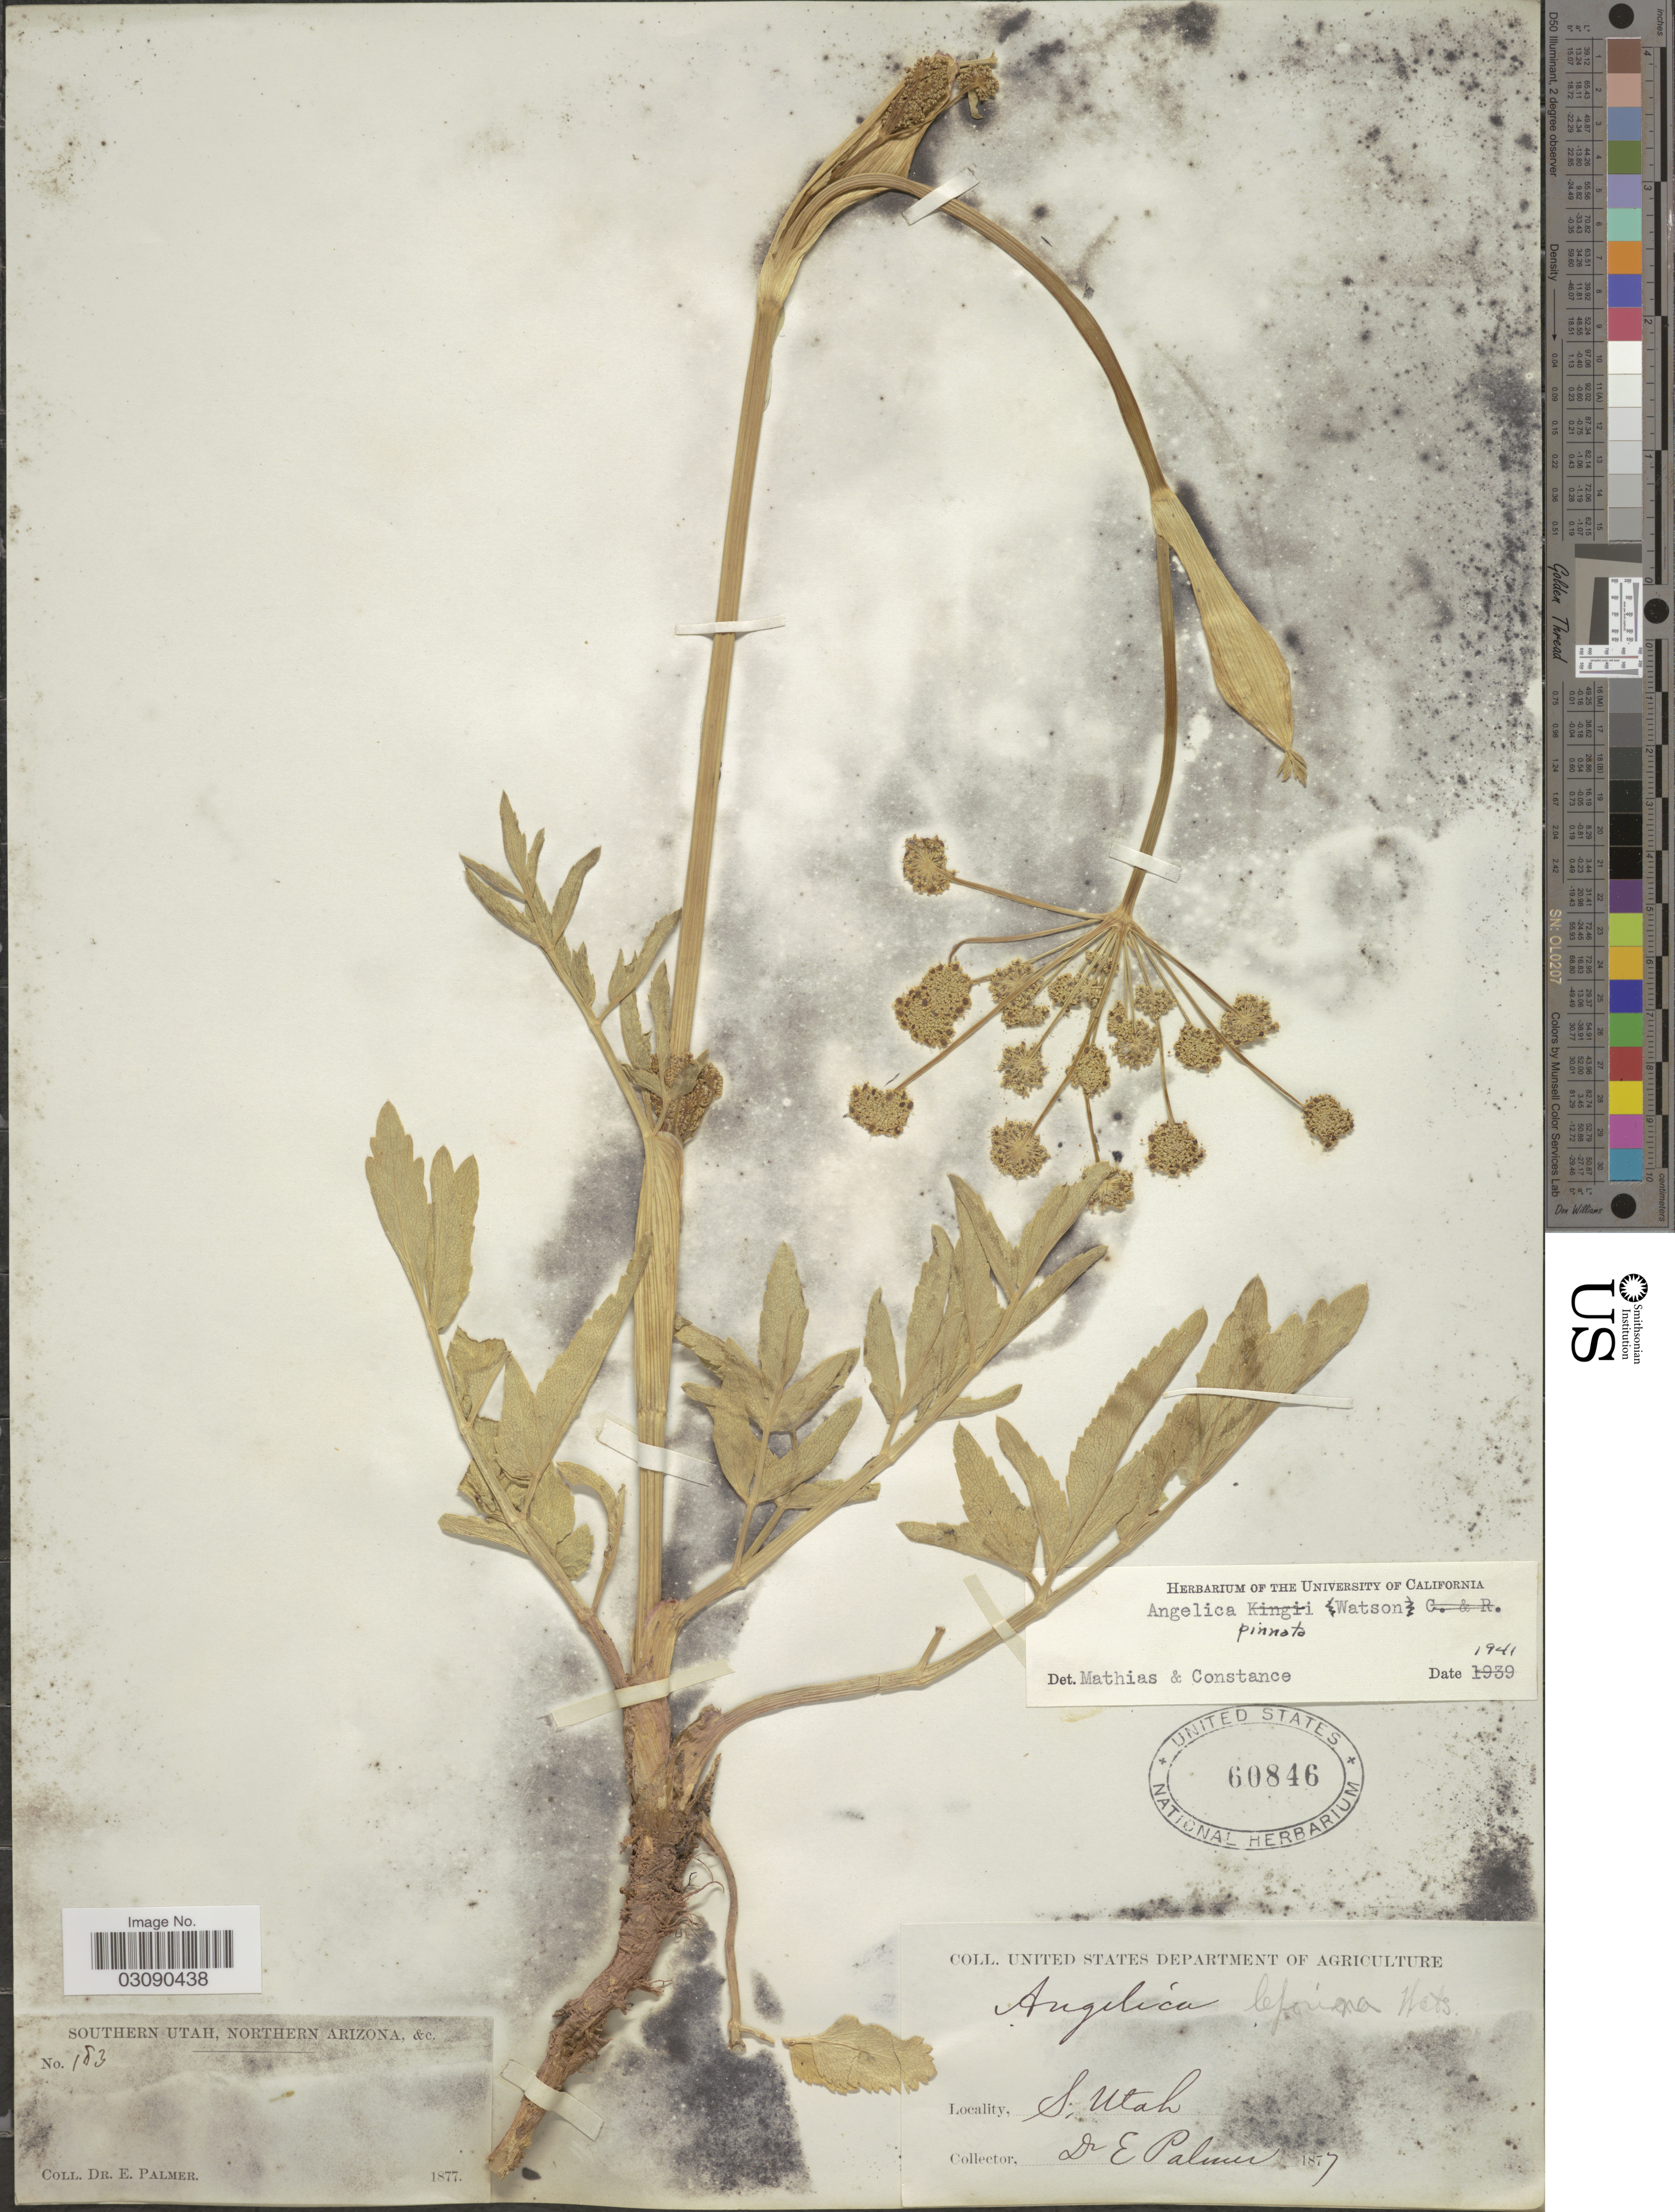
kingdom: Plantae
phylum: Tracheophyta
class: Magnoliopsida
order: Apiales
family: Apiaceae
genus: Angelica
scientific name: Angelica pinnata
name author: S. Watson in C. King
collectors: E. Palmer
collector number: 183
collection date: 1877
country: United States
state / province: Utah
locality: Southern Utah.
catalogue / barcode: US 60846